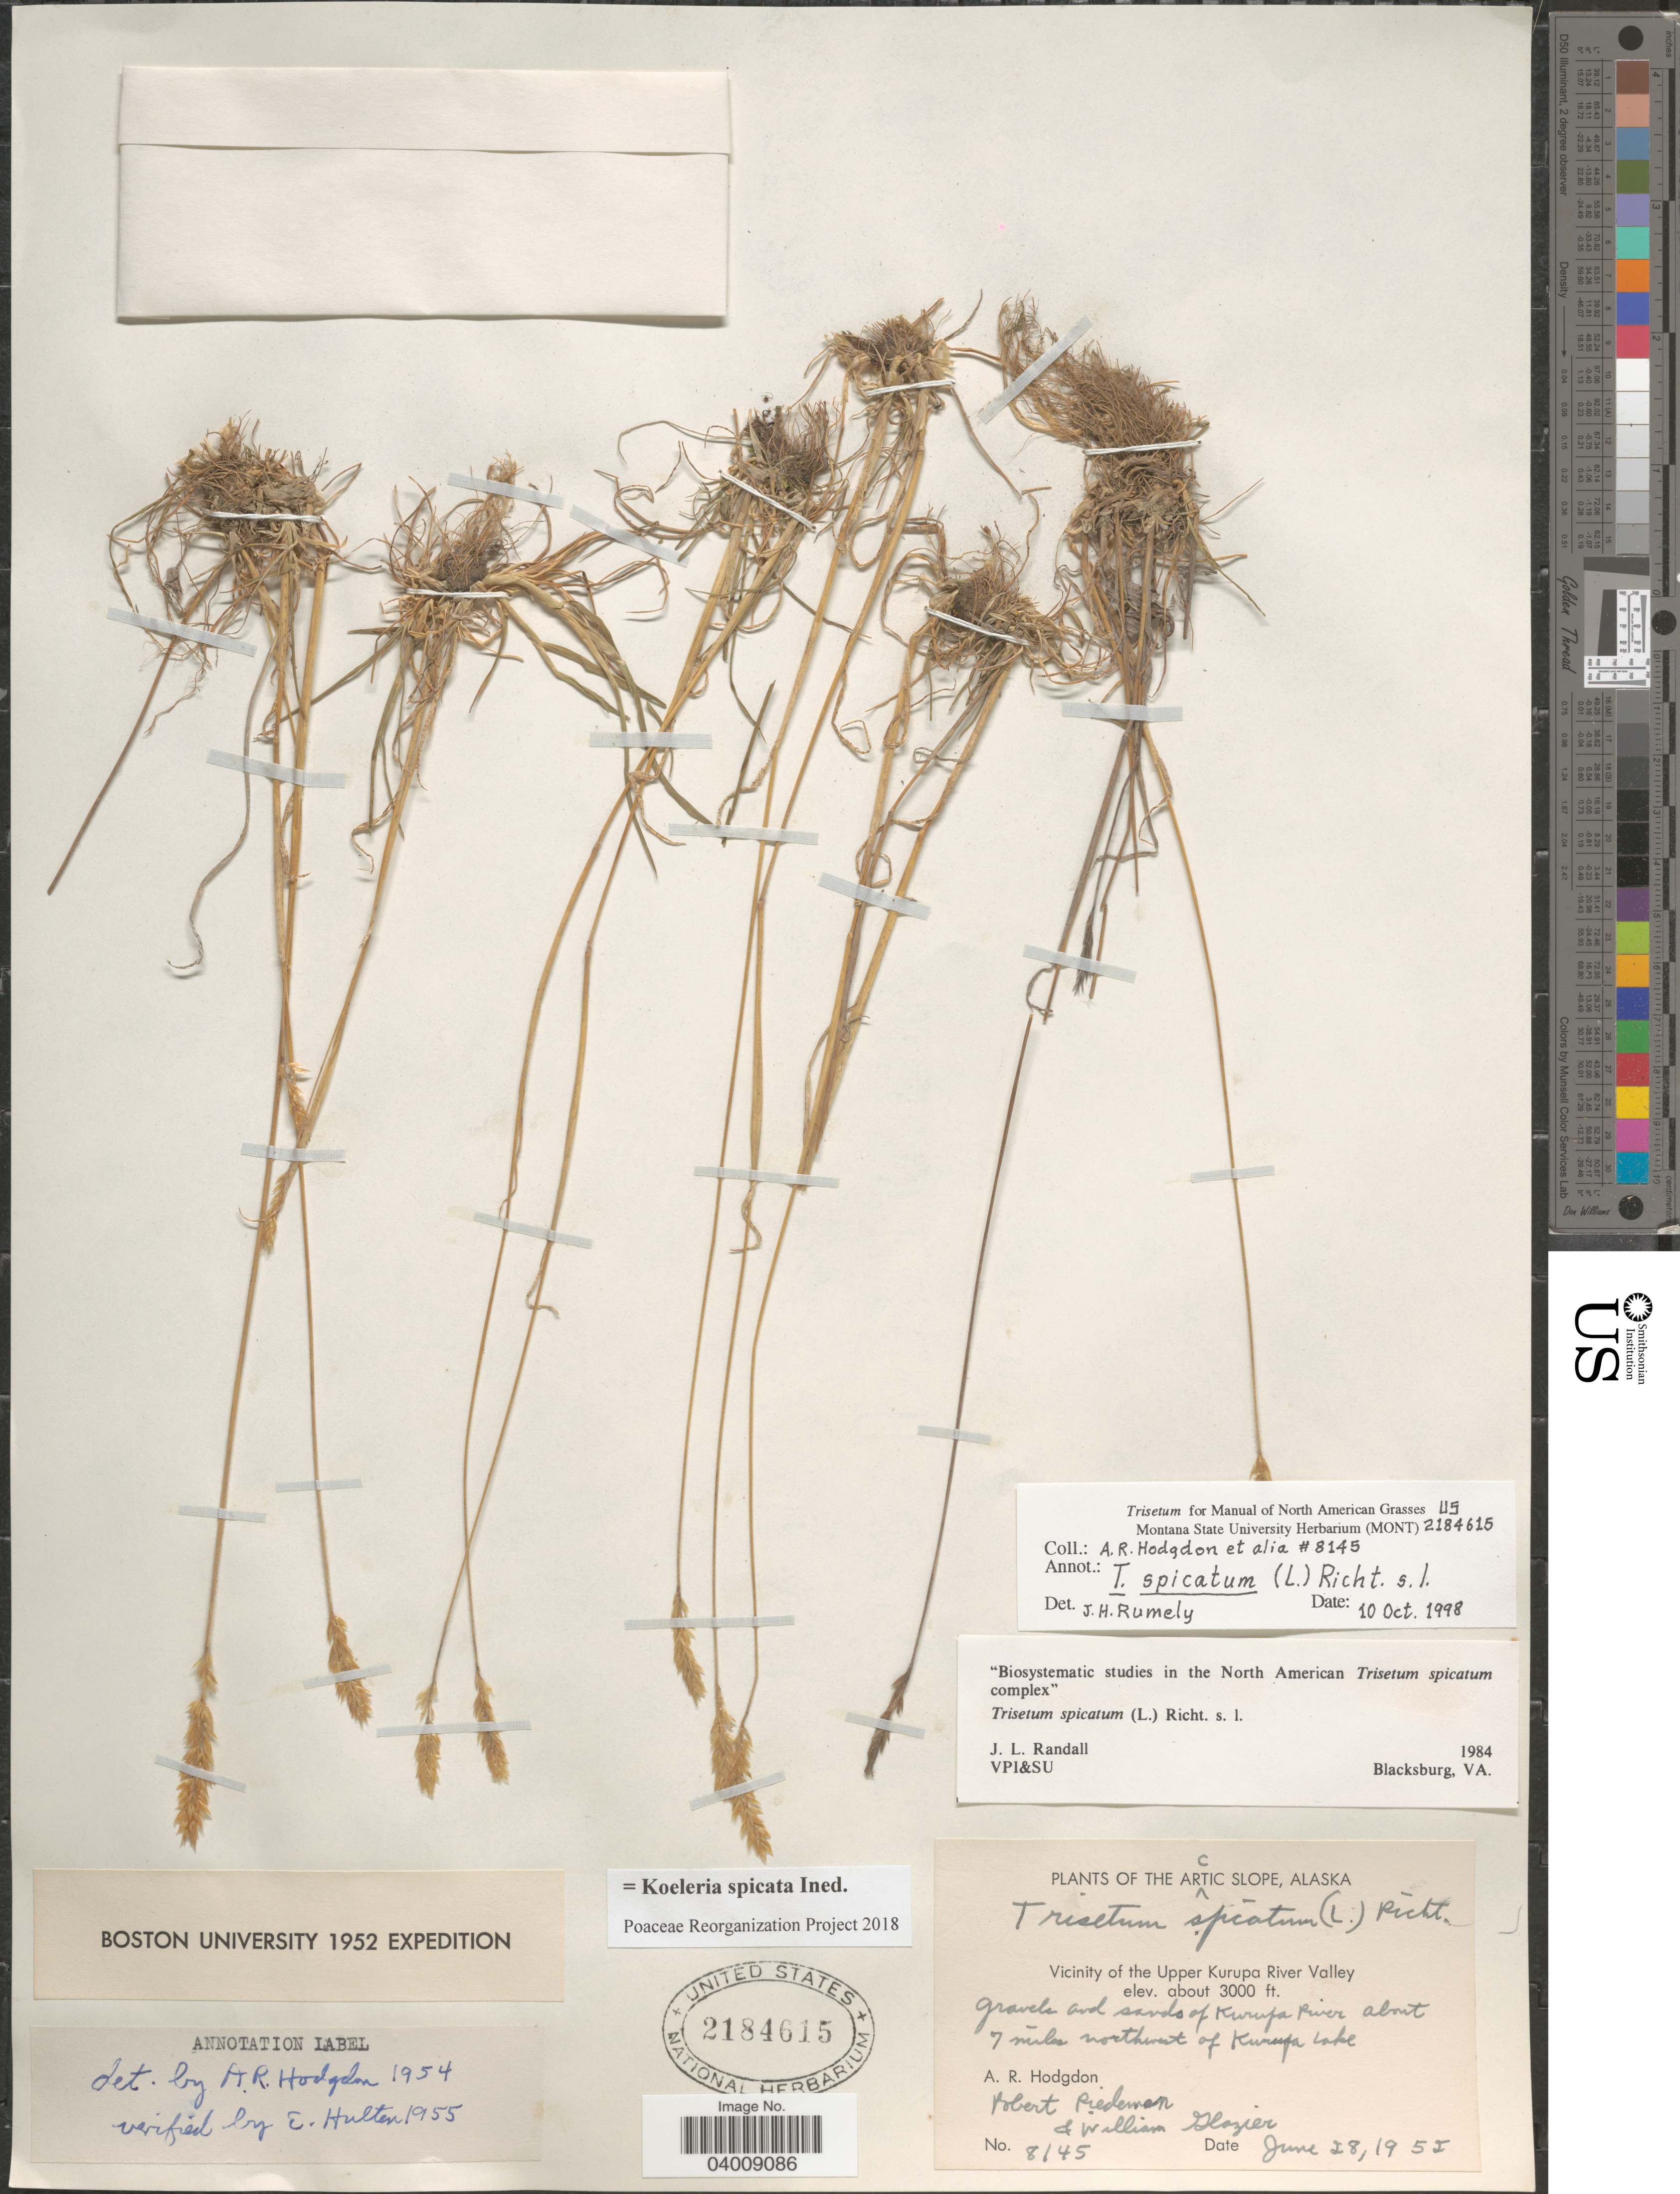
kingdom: Plantae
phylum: Tracheophyta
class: Liliopsida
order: Poales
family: Poaceae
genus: Koeleria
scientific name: Koeleria spicata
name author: (L.) Barberá et al.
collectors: A. R. Hodgdon, R. Piedeman & W. Glazier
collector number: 8145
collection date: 1952-06-28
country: United States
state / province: Alaska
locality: The Arctic Slope. Vicinity of the Upper Kurupa River Valley. Gravels and sands of Kurupa River about 7 miles northwest of Kurupa Lake.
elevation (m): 914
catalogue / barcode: US 2184615